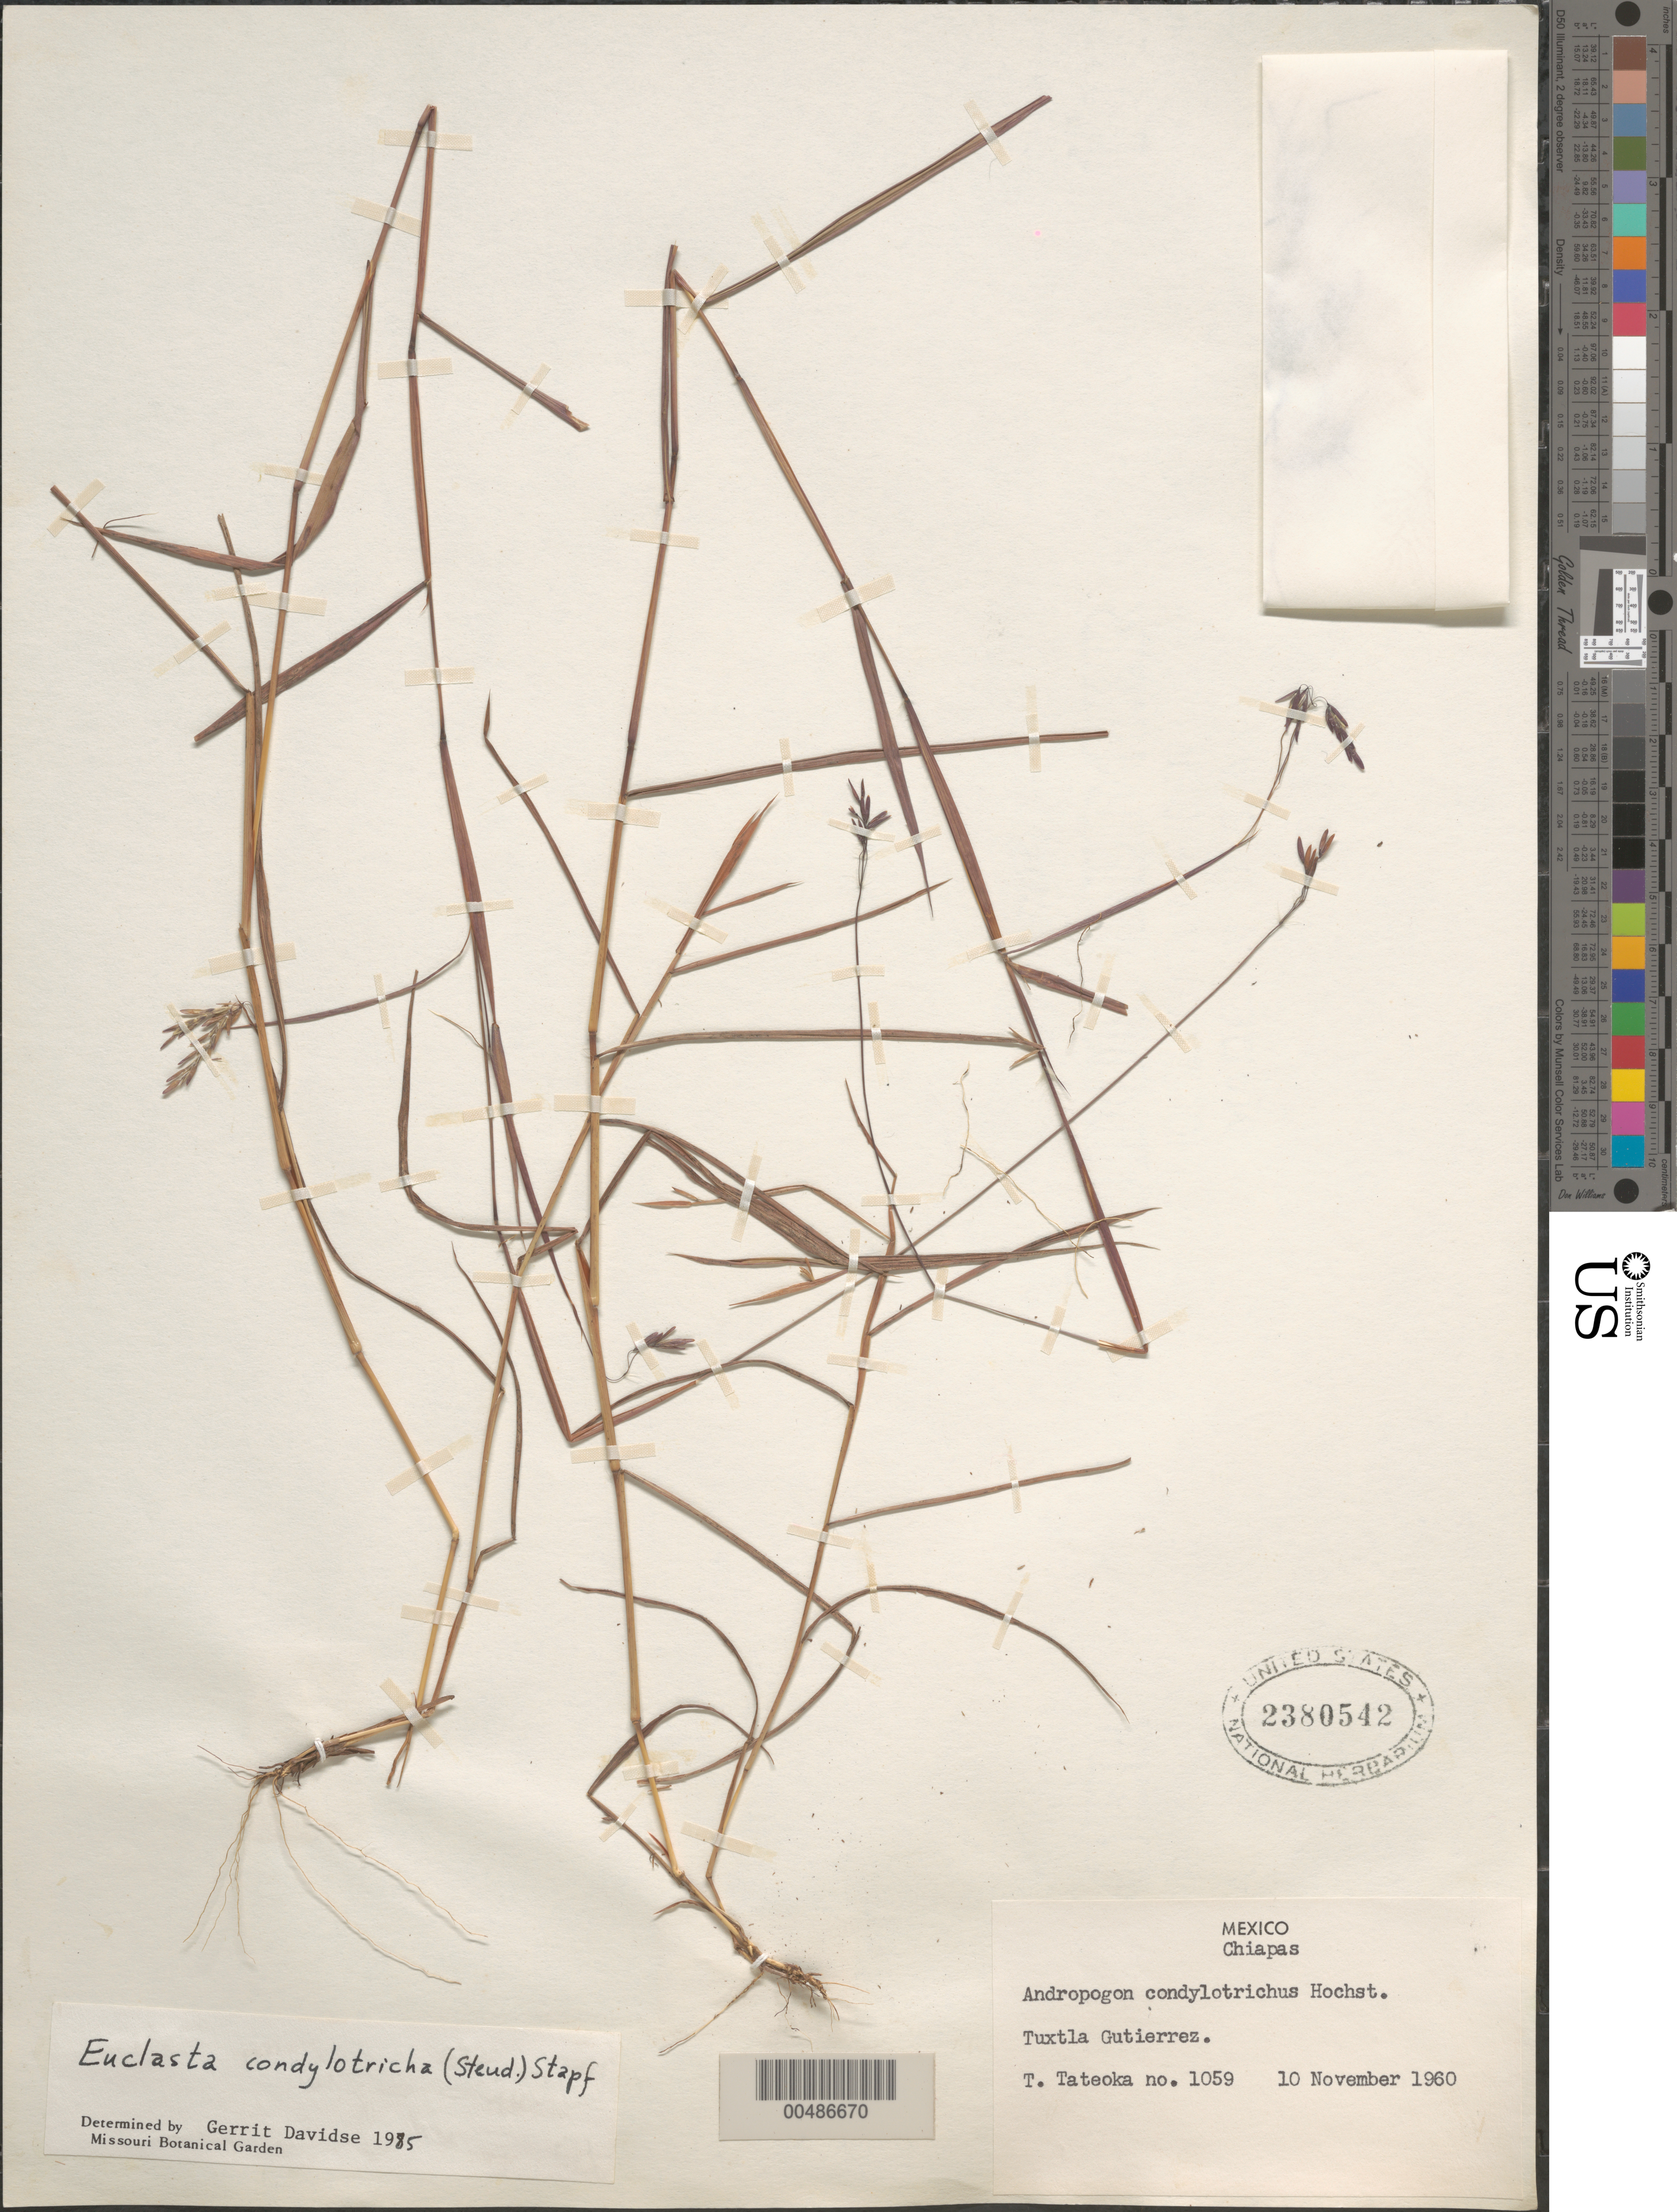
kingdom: Plantae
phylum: Tracheophyta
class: Liliopsida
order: Poales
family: Poaceae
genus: Euclasta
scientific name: Euclasta condylotricha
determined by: Davidse, Gerrit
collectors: T. Tateoka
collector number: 1059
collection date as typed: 10 Nov 1960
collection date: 1960-11-10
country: Mexico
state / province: Chiapas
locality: Tuxtla Gutierrez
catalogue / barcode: US 2380542